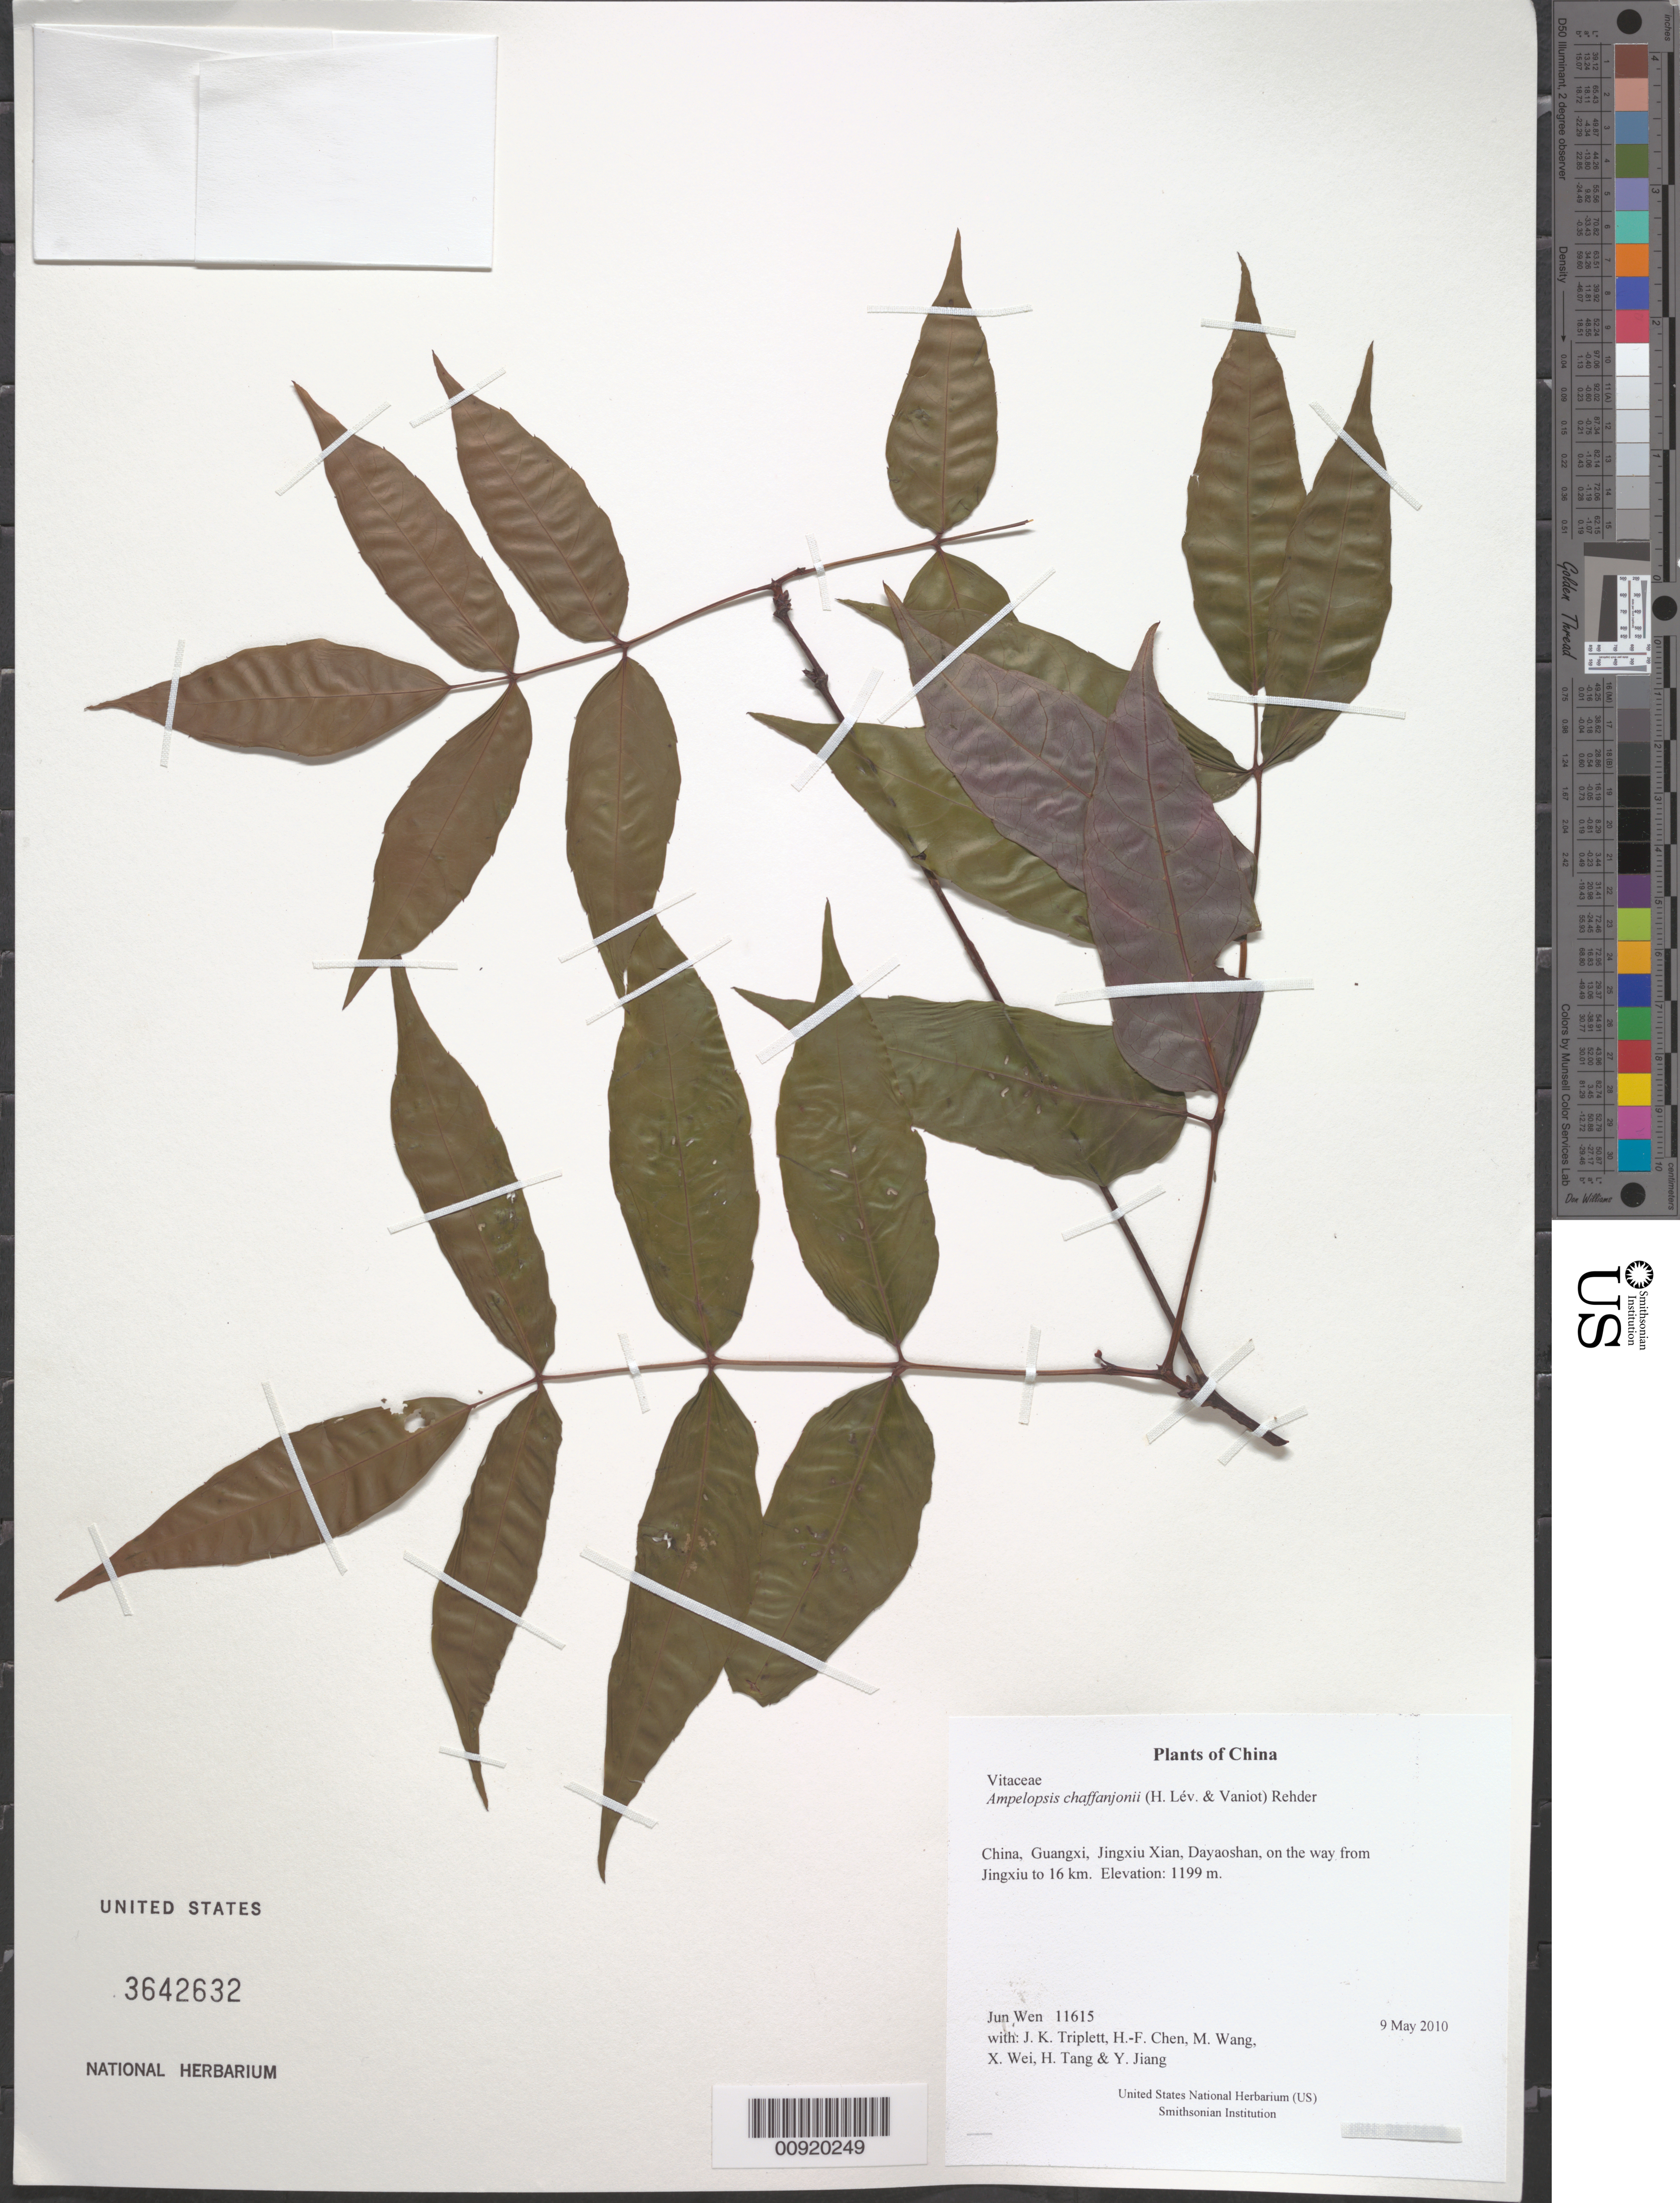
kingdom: Plantae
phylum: Tracheophyta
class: Magnoliopsida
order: Vitales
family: Vitaceae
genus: Ampelopsis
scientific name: Ampelopsis chaffanjonii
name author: (H. Lév. & Vaniot) Rehder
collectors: J. Wen, J. K. Triplett, H.-F. Chen, M. Wang, X. Wei, H. Tang & Y. Jiang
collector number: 11615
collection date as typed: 9 May 2010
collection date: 2010-05-09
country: China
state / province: Guangxi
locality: Jingxiu Xian, Dayaoshan, on the way from Jingxiu to 16 km.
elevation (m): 1199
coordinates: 24 09.274 N, 110 12.670 E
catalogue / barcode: US 3642632